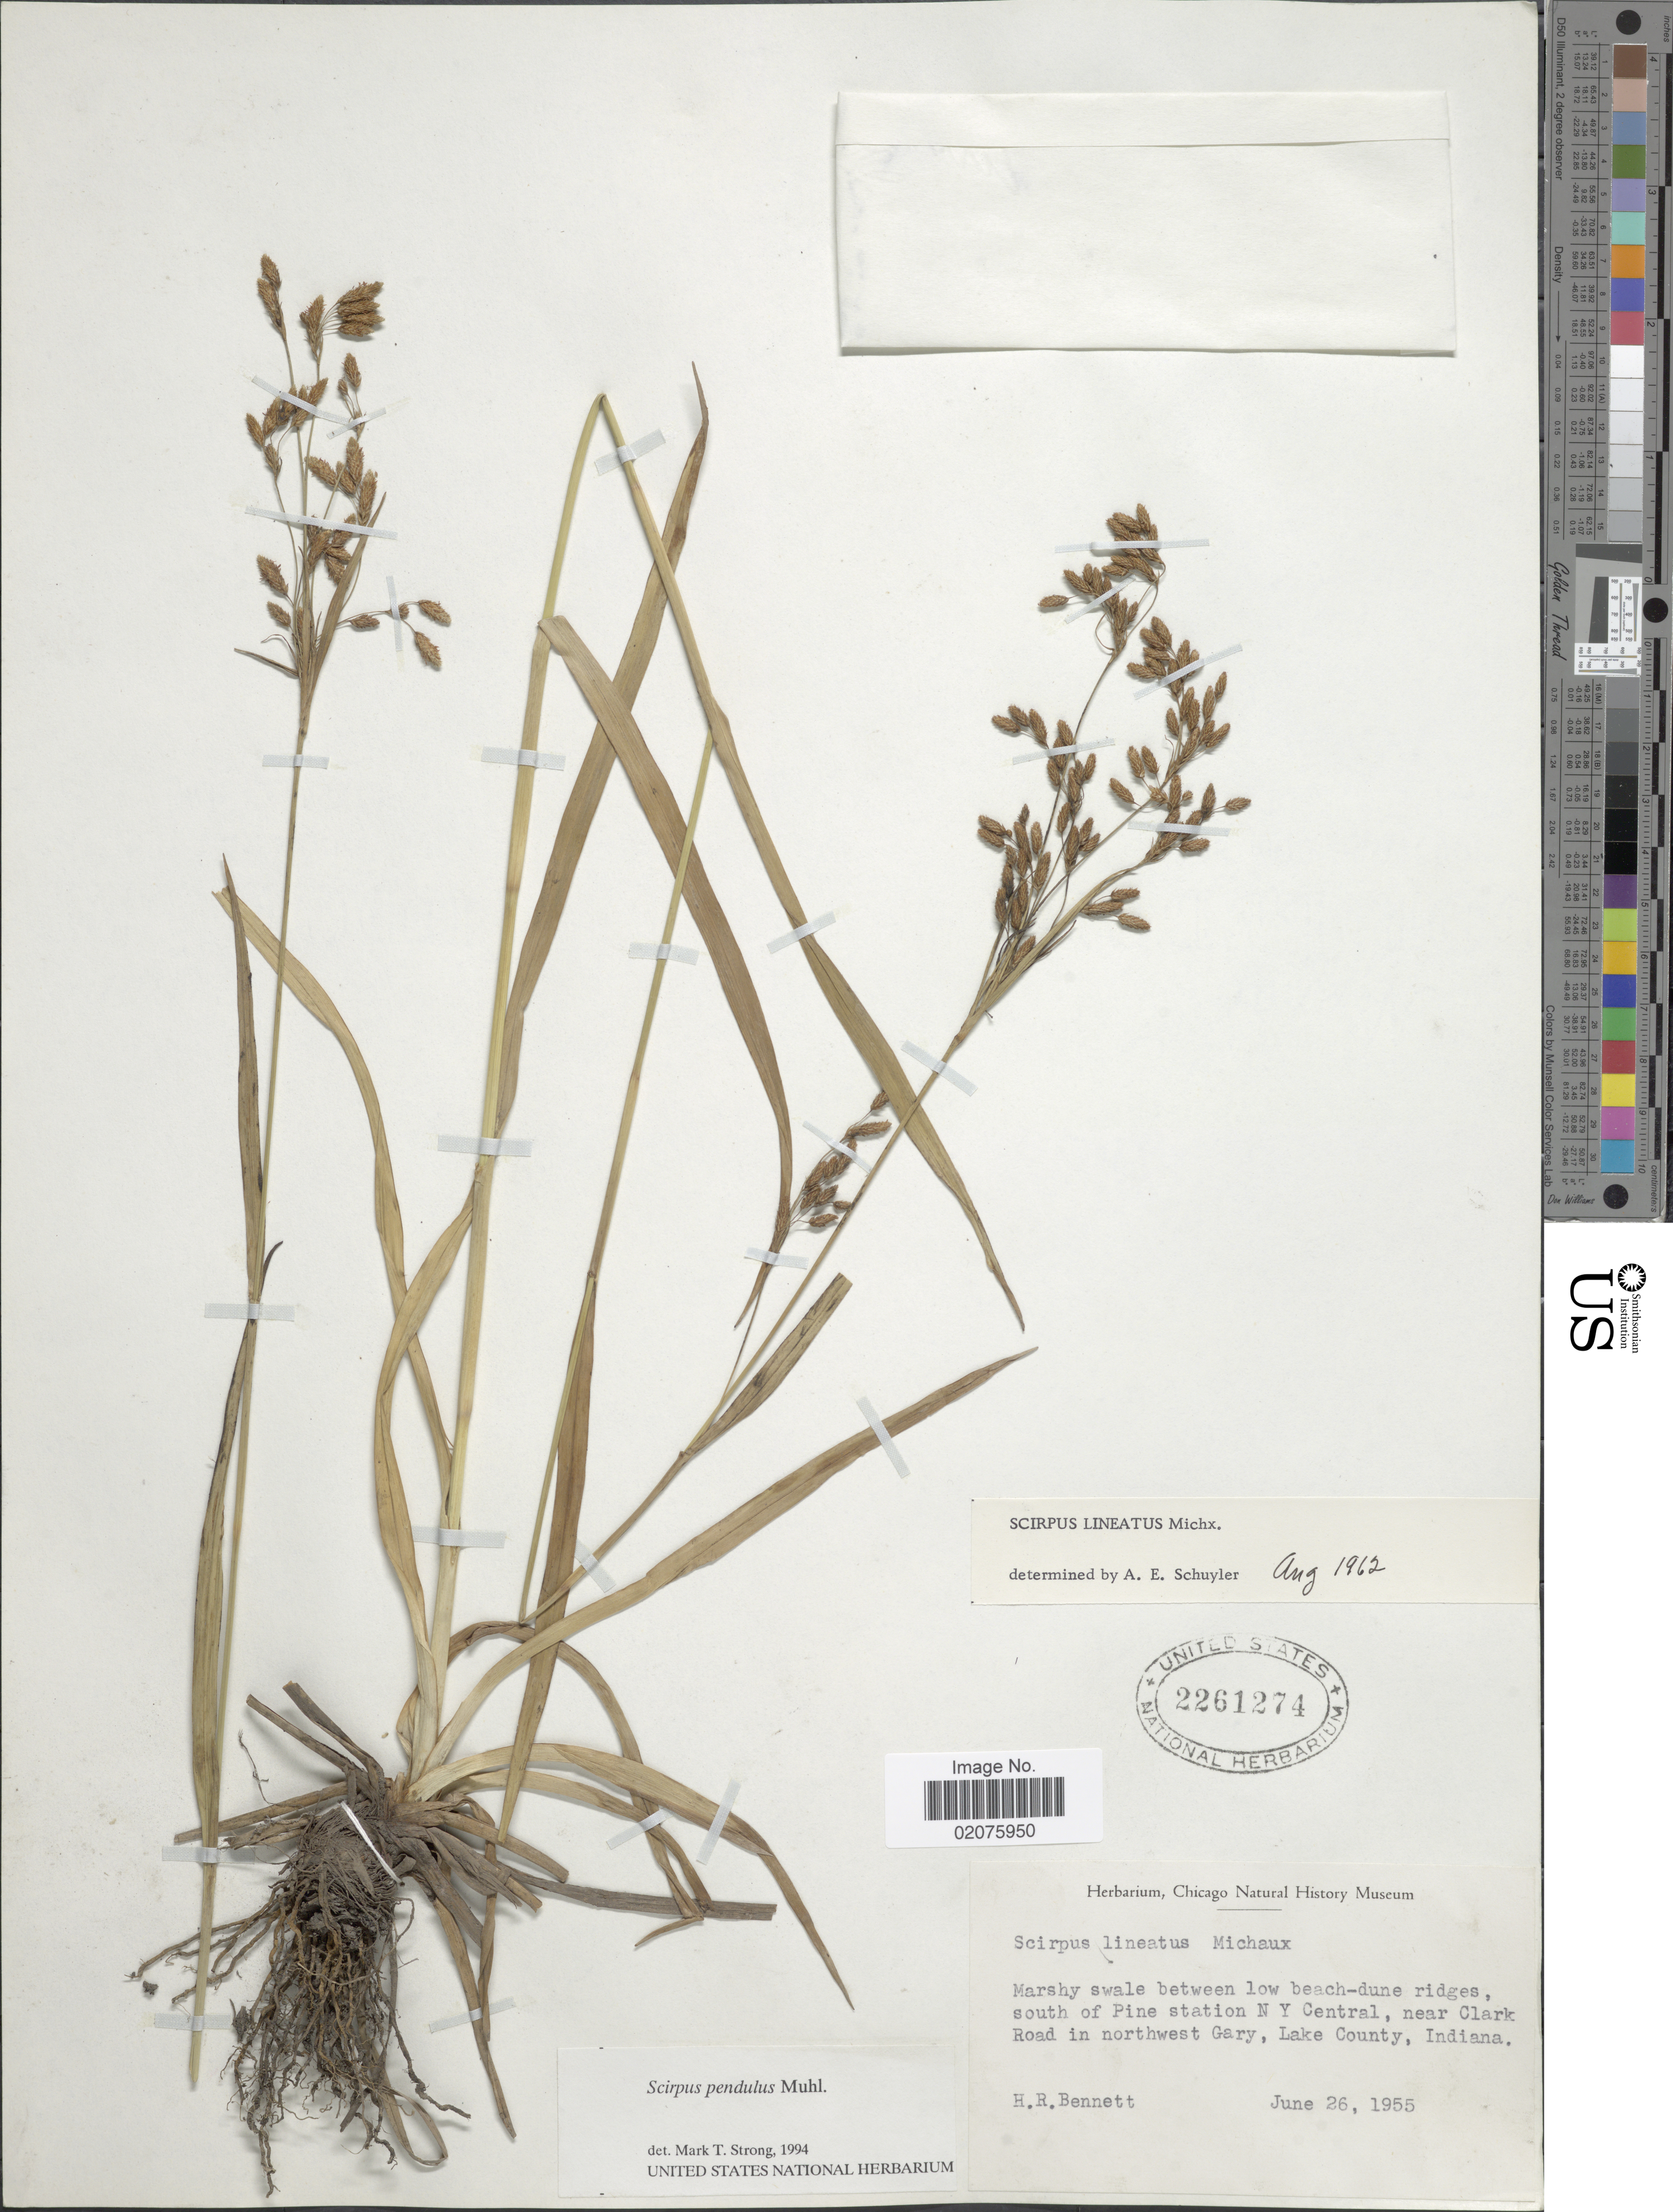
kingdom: Plantae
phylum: Tracheophyta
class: Liliopsida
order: Poales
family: Cyperaceae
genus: Scirpus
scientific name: Scirpus pendulus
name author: Muhl.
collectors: H. R. Bennett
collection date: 1955-06-26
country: United States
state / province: Indiana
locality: South of Pine station N Y Central, near Clark Road in northwest Gary, Lake County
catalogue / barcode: US 2261274